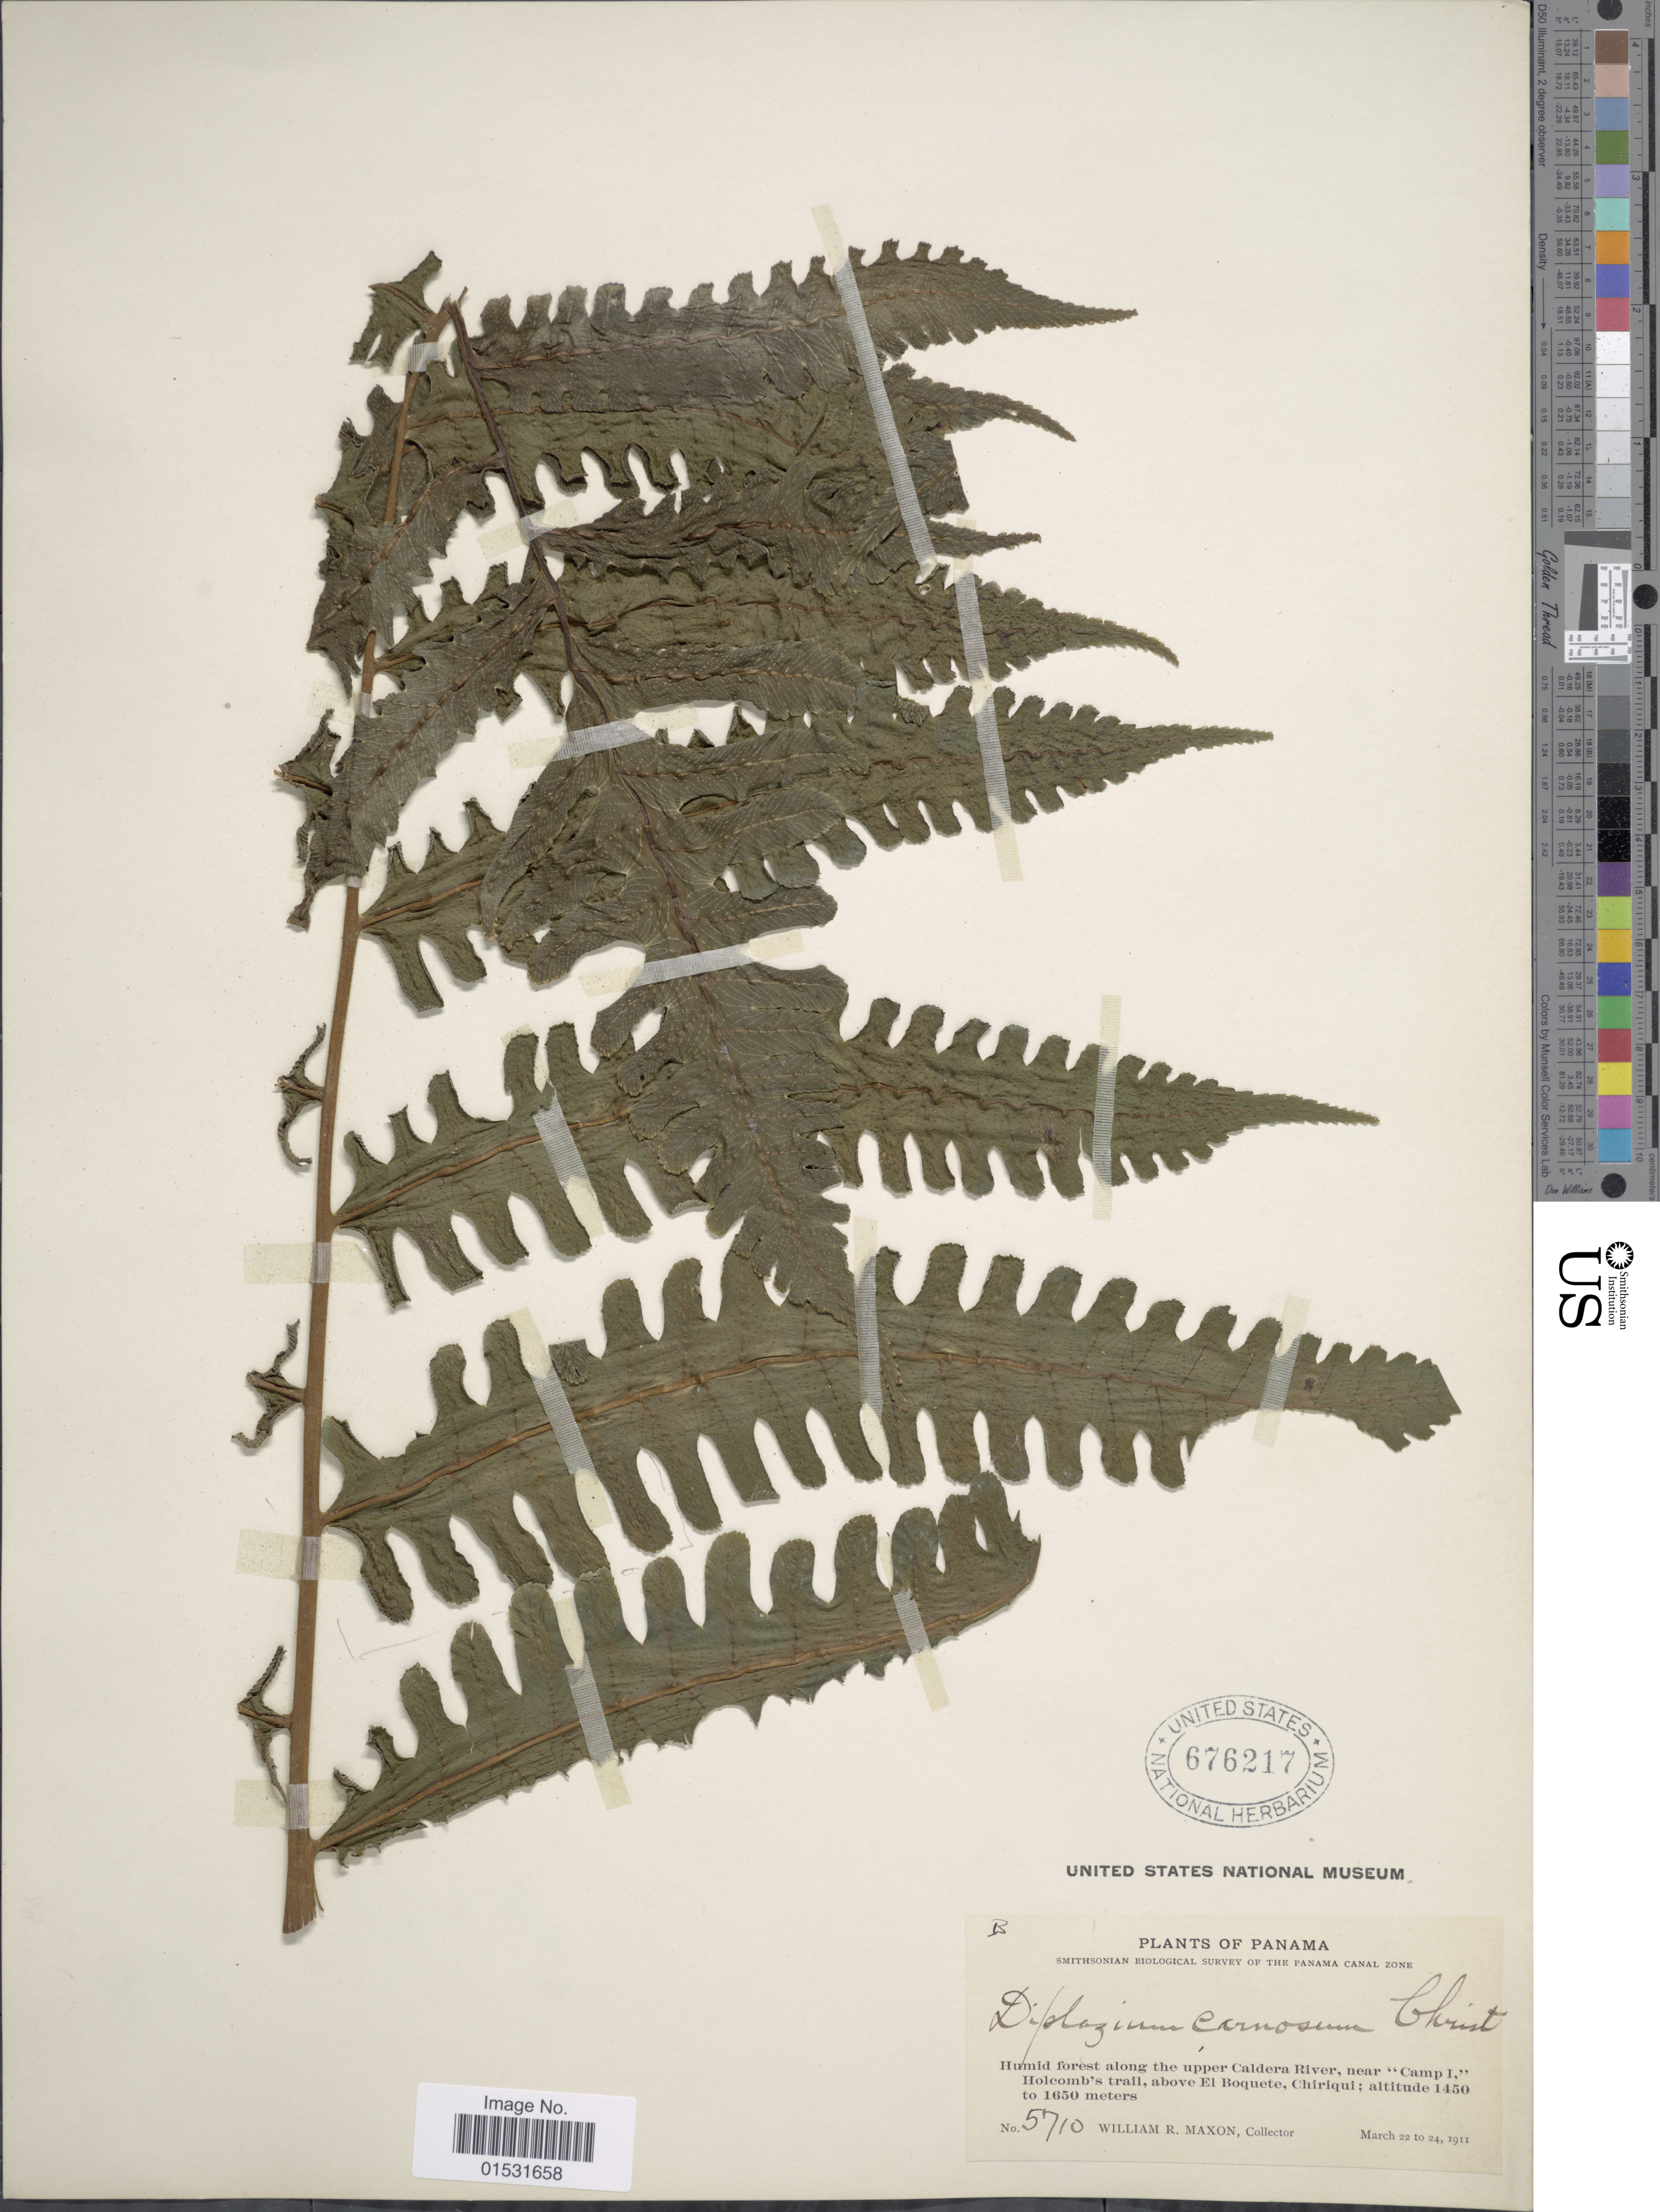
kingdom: Plantae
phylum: Tracheophyta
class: Polypodiopsida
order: Polypodiales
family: Athyriaceae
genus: Diplazium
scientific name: Diplazium carnosum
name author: Christ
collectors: W. R. Maxon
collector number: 5710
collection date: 1911-03-22/1911-03-24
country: Panama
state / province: Chiriqui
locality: Humid forest along the upper Caldera River, near 'Camp I,' Holcomb's trail, above El Boquete.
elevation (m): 1450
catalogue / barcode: US 676217